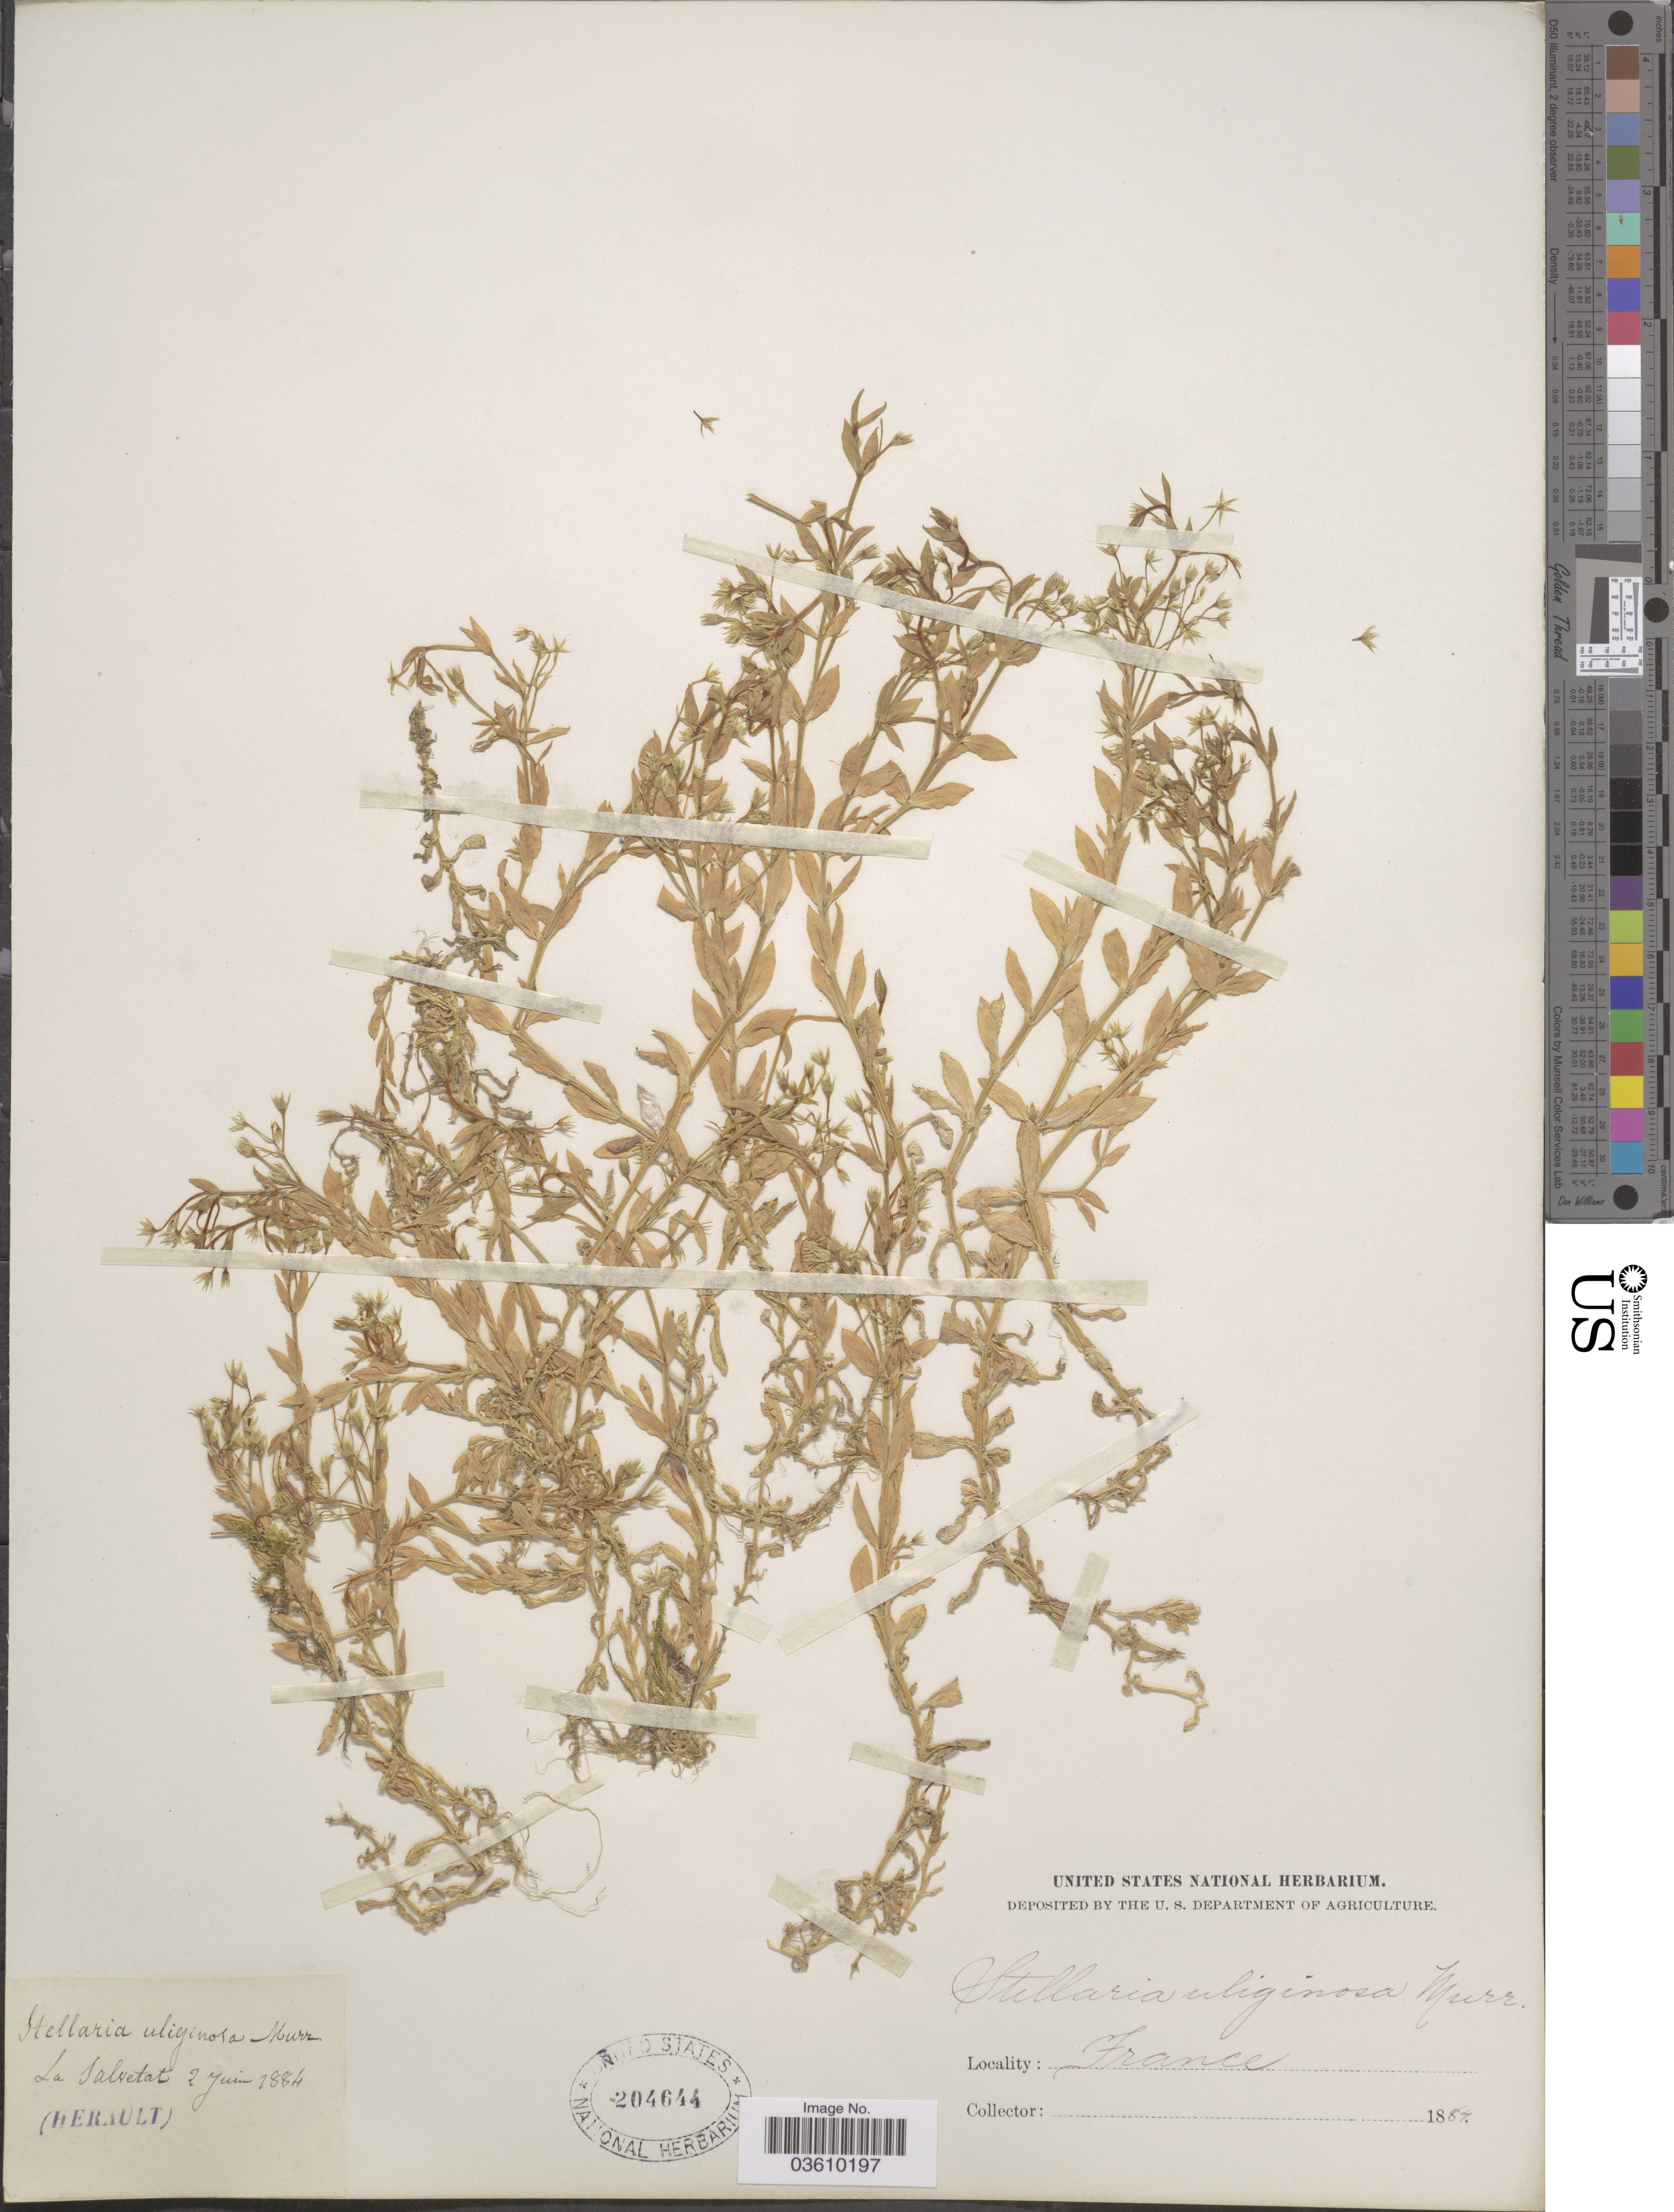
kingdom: Plantae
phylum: Tracheophyta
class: Magnoliopsida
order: Caryophyllales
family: Caryophyllaceae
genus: Stellaria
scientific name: Stellaria stricta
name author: Richardson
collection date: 1884-06-02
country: France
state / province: Occitanie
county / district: Hérault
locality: La Salvetat. (Herault).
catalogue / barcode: US 204644